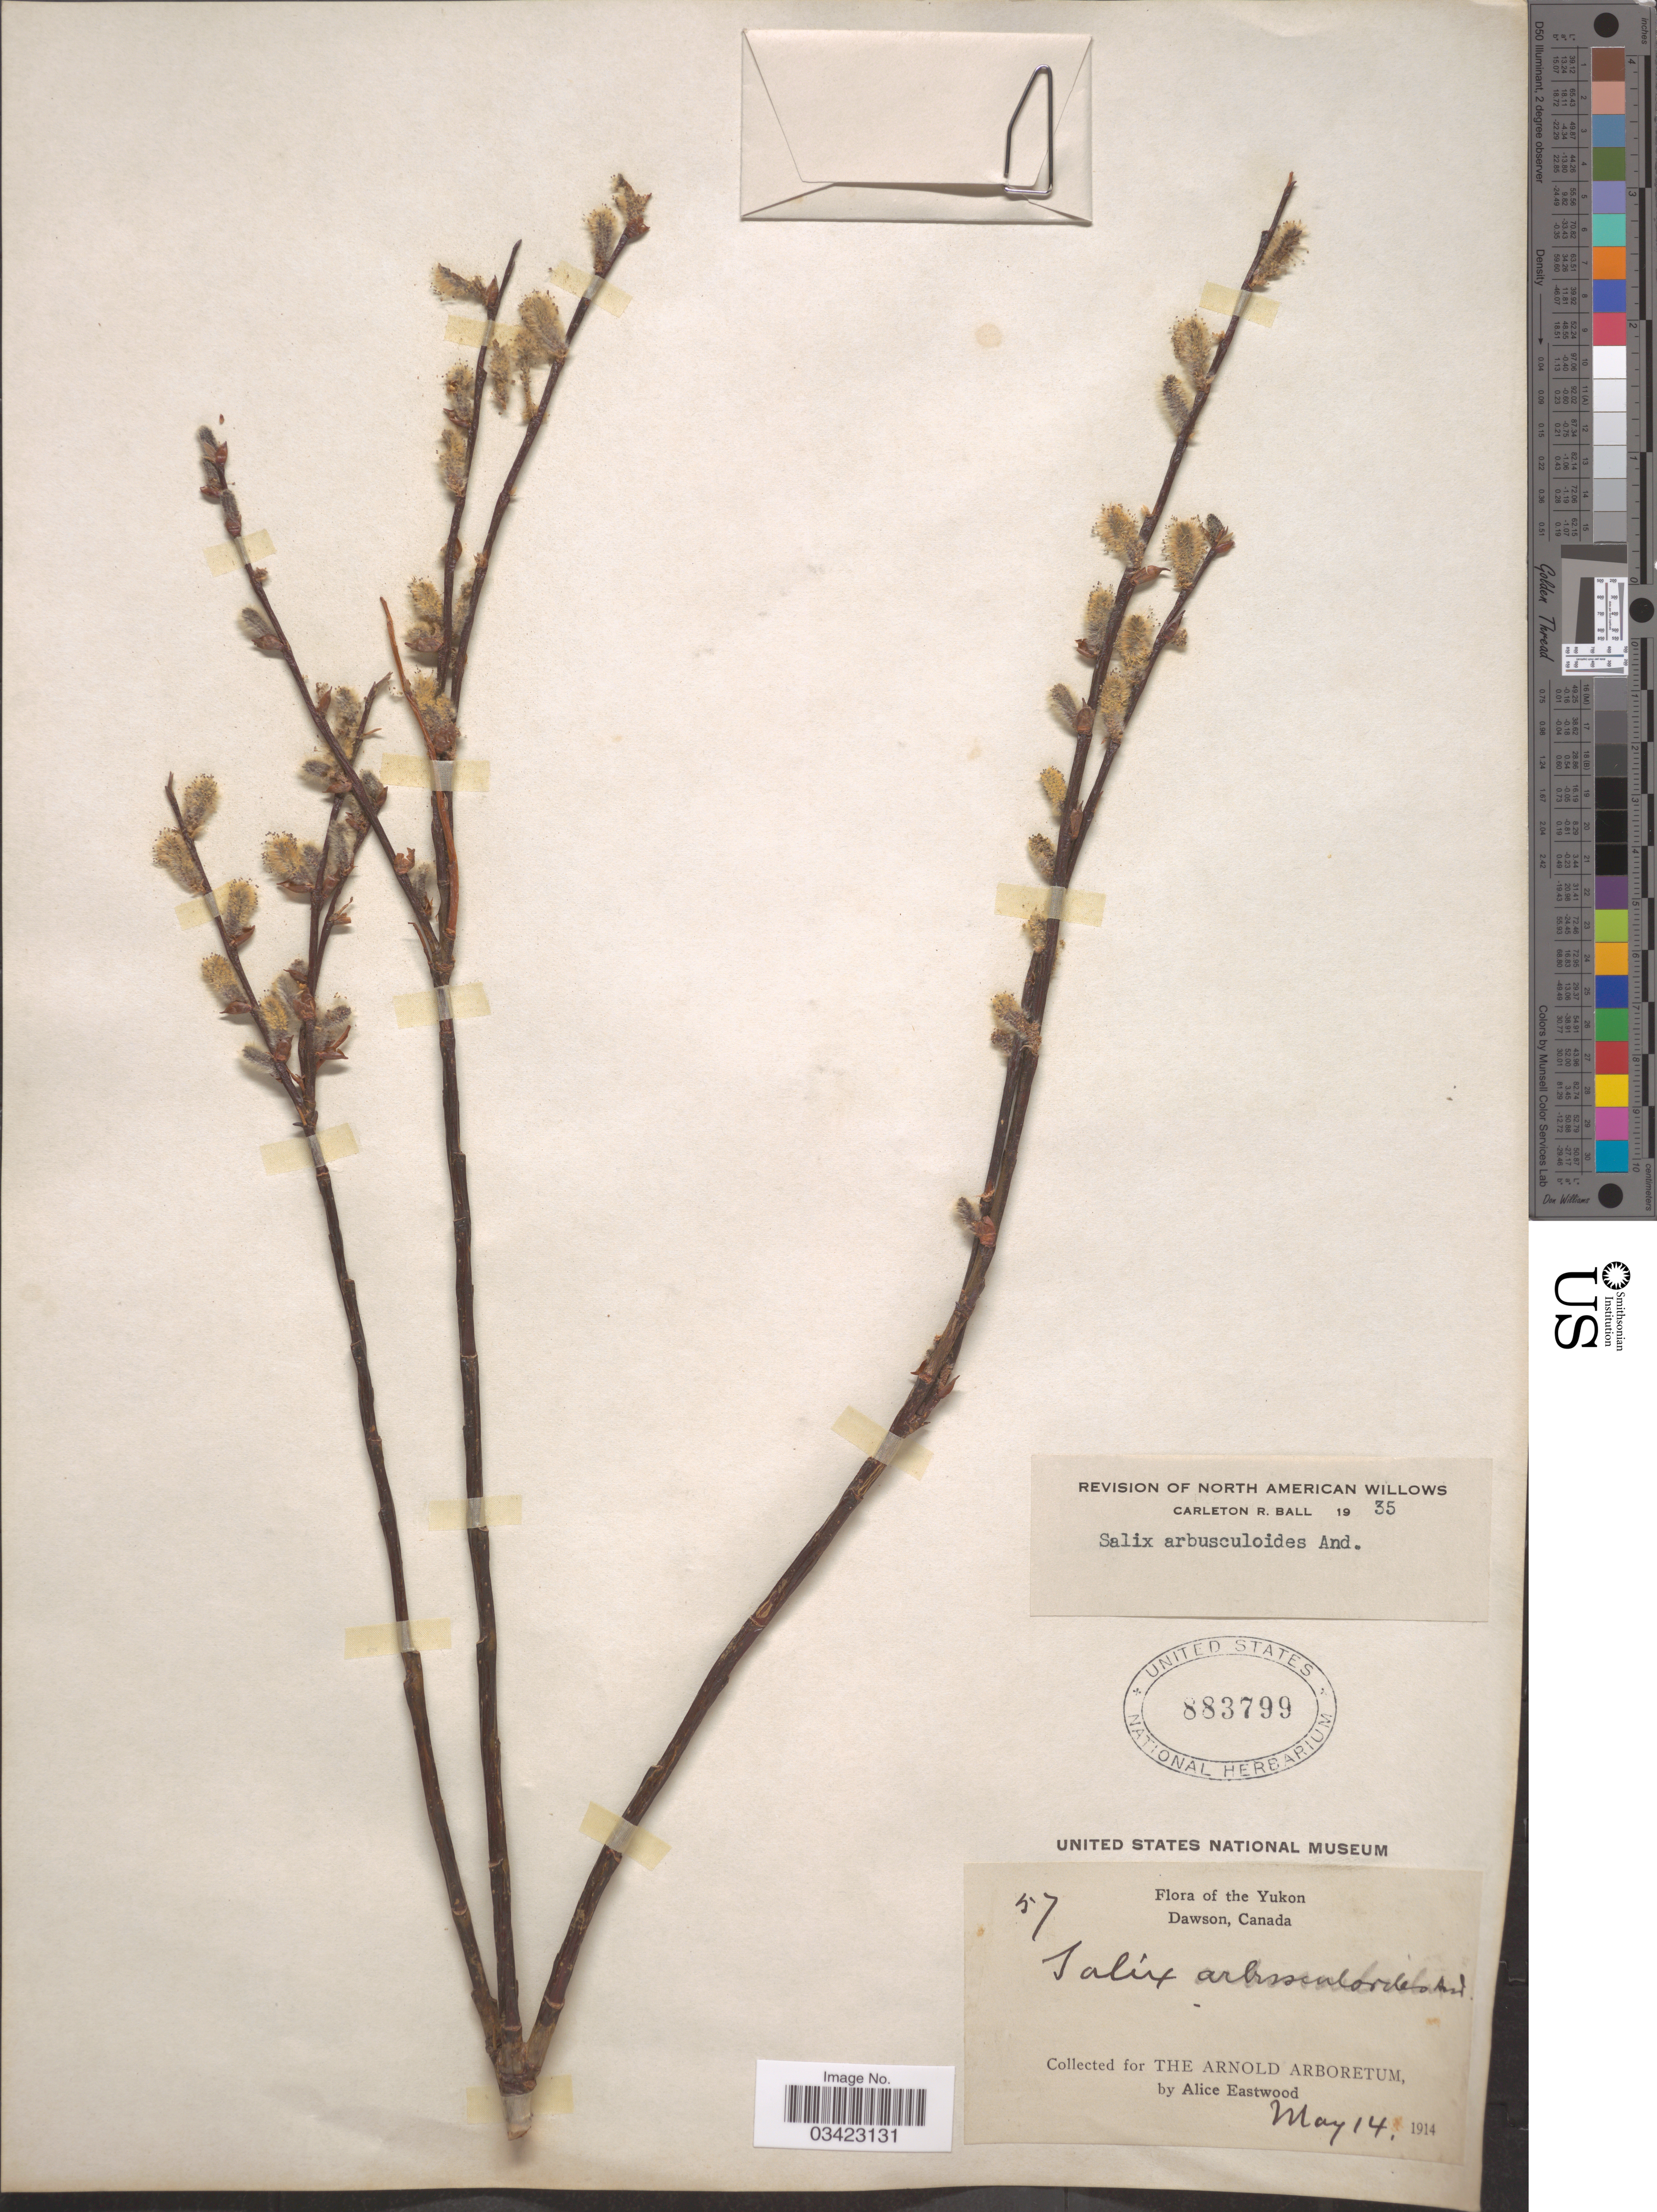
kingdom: Plantae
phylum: Tracheophyta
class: Magnoliopsida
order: Malpighiales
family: Salicaceae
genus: Salix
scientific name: Salix arbusculoides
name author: Andersson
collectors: A. Eastwood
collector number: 57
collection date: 1914-05-14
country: Canada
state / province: Yukon Territory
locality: Yukon. Dawson.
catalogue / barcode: US 883799